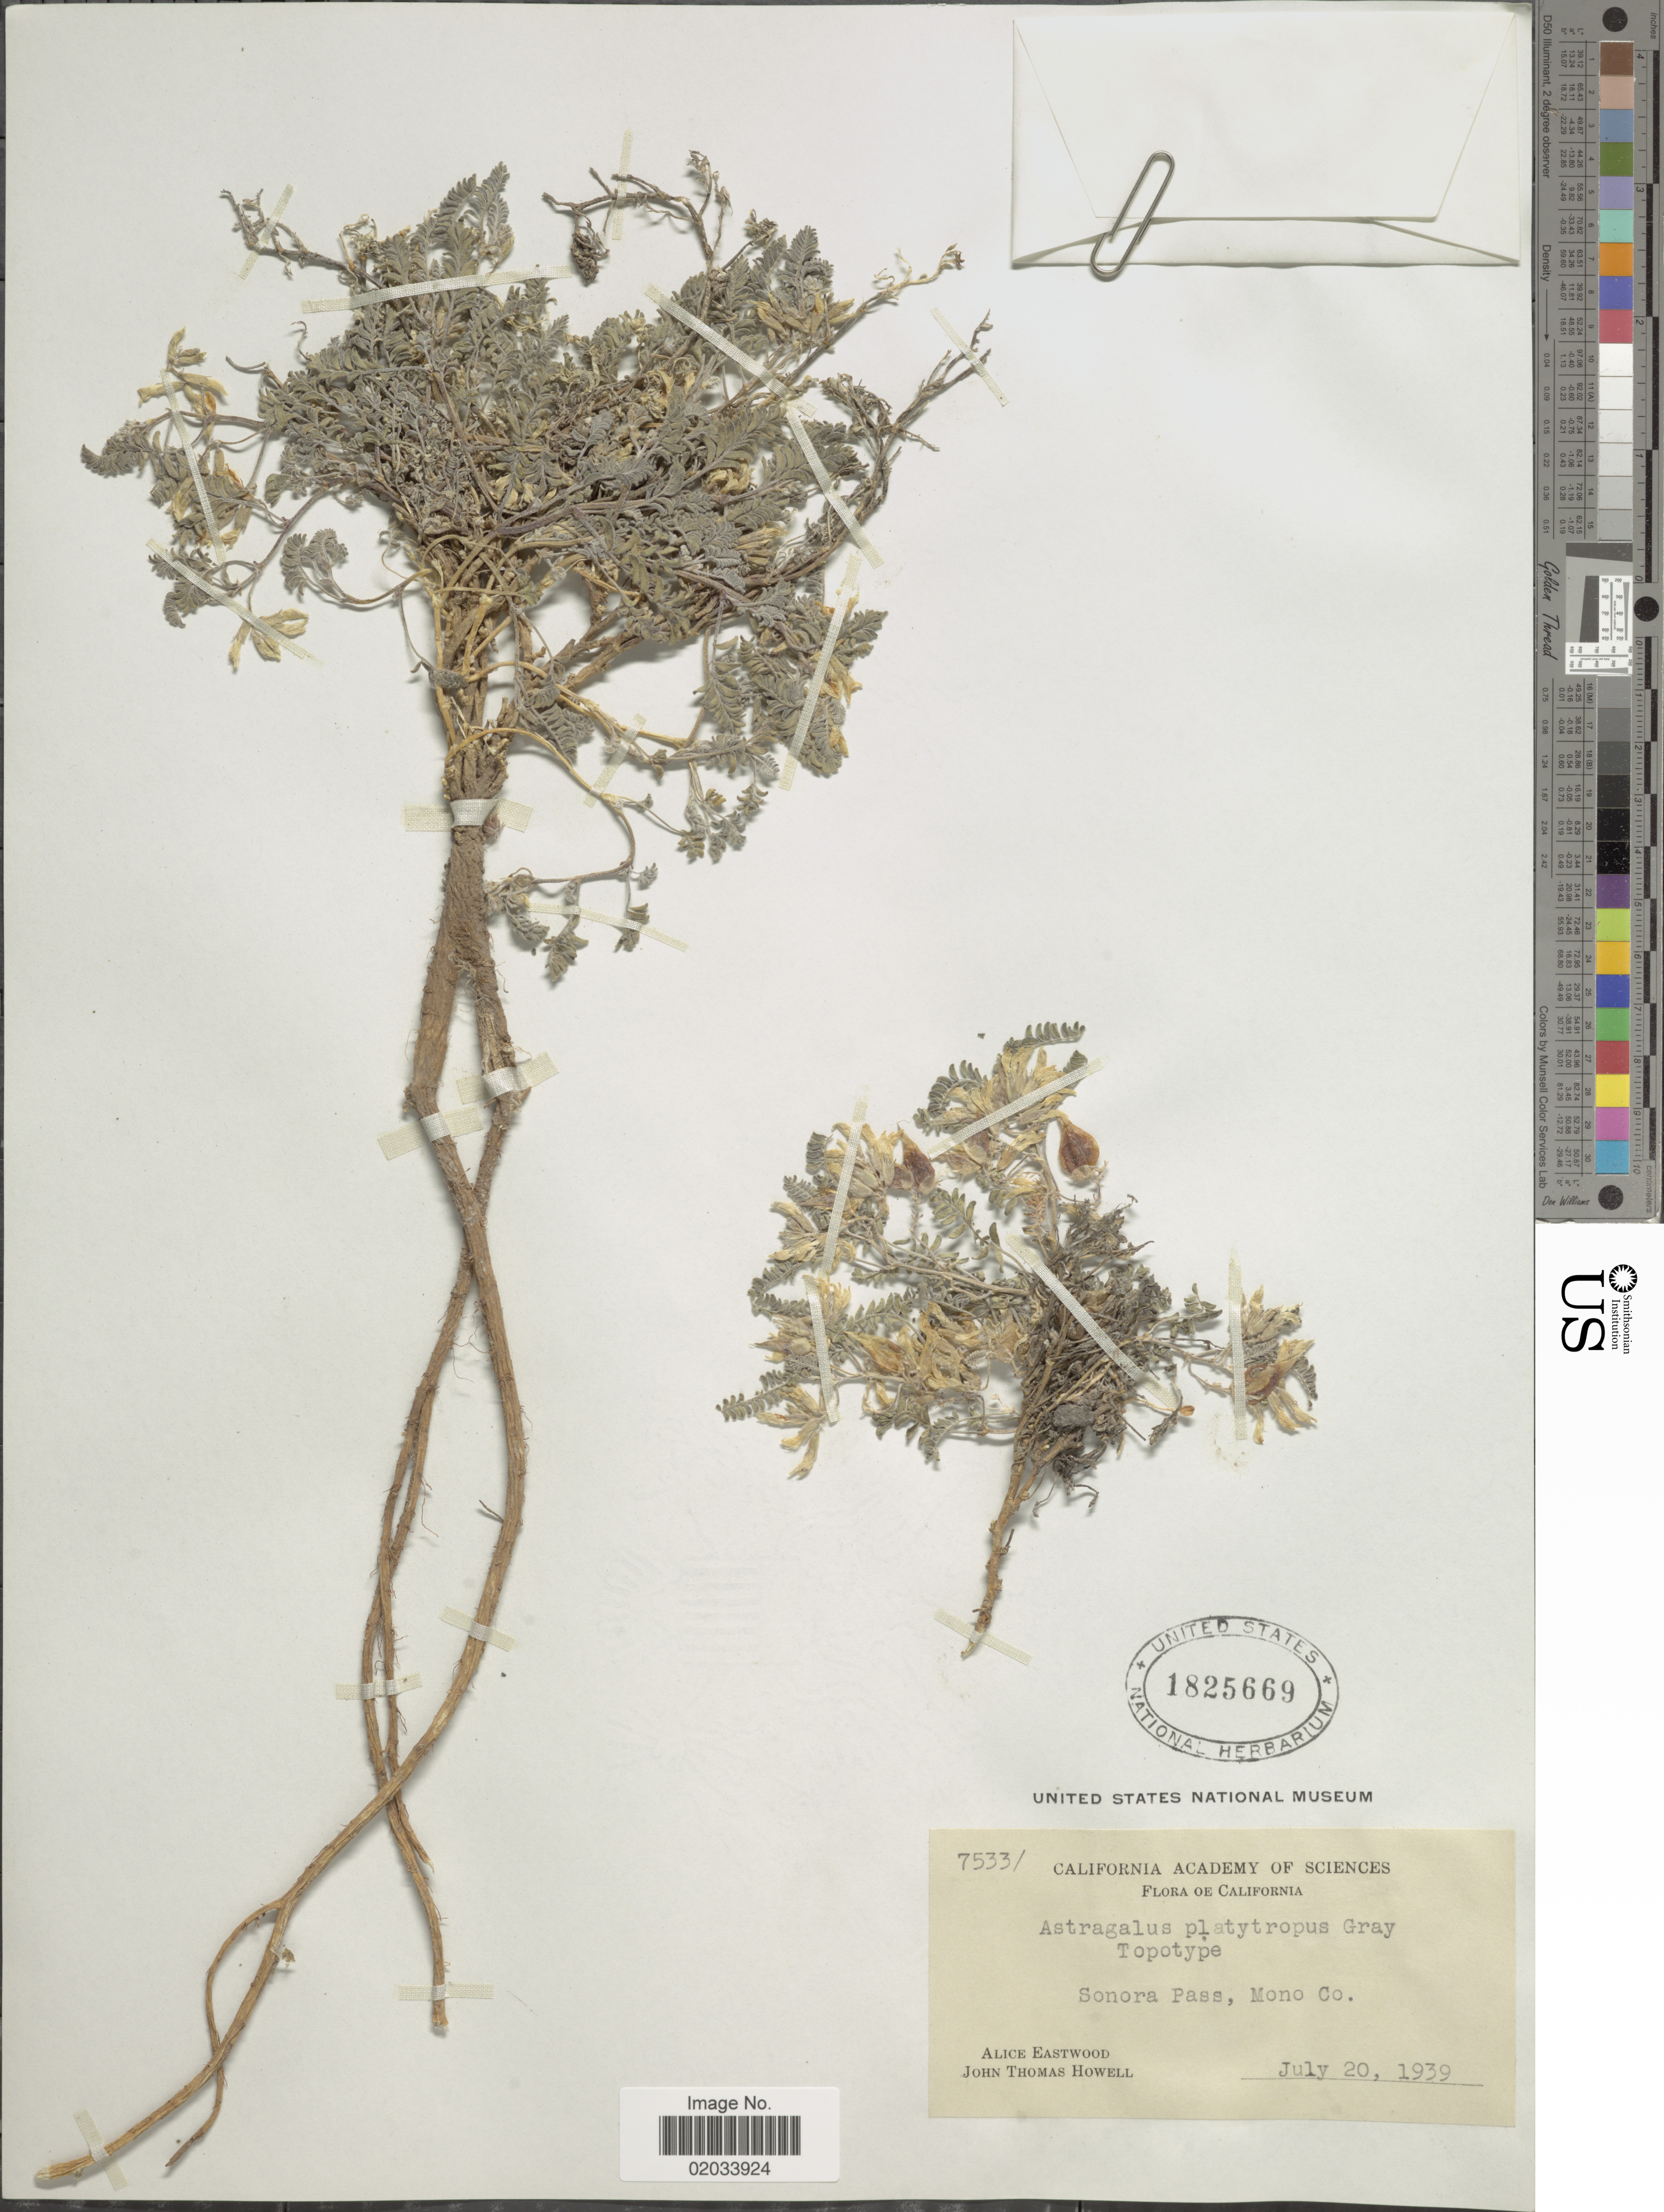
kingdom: Plantae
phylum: Tracheophyta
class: Magnoliopsida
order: Fabales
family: Fabaceae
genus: Astragalus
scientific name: Astragalus platytropis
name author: A. Gray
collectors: A. Eastwood & J. T. Howell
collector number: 7533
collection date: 1939-07-20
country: United States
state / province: California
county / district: Mono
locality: Sonora Pass, Mono Co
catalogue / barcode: US 1825669